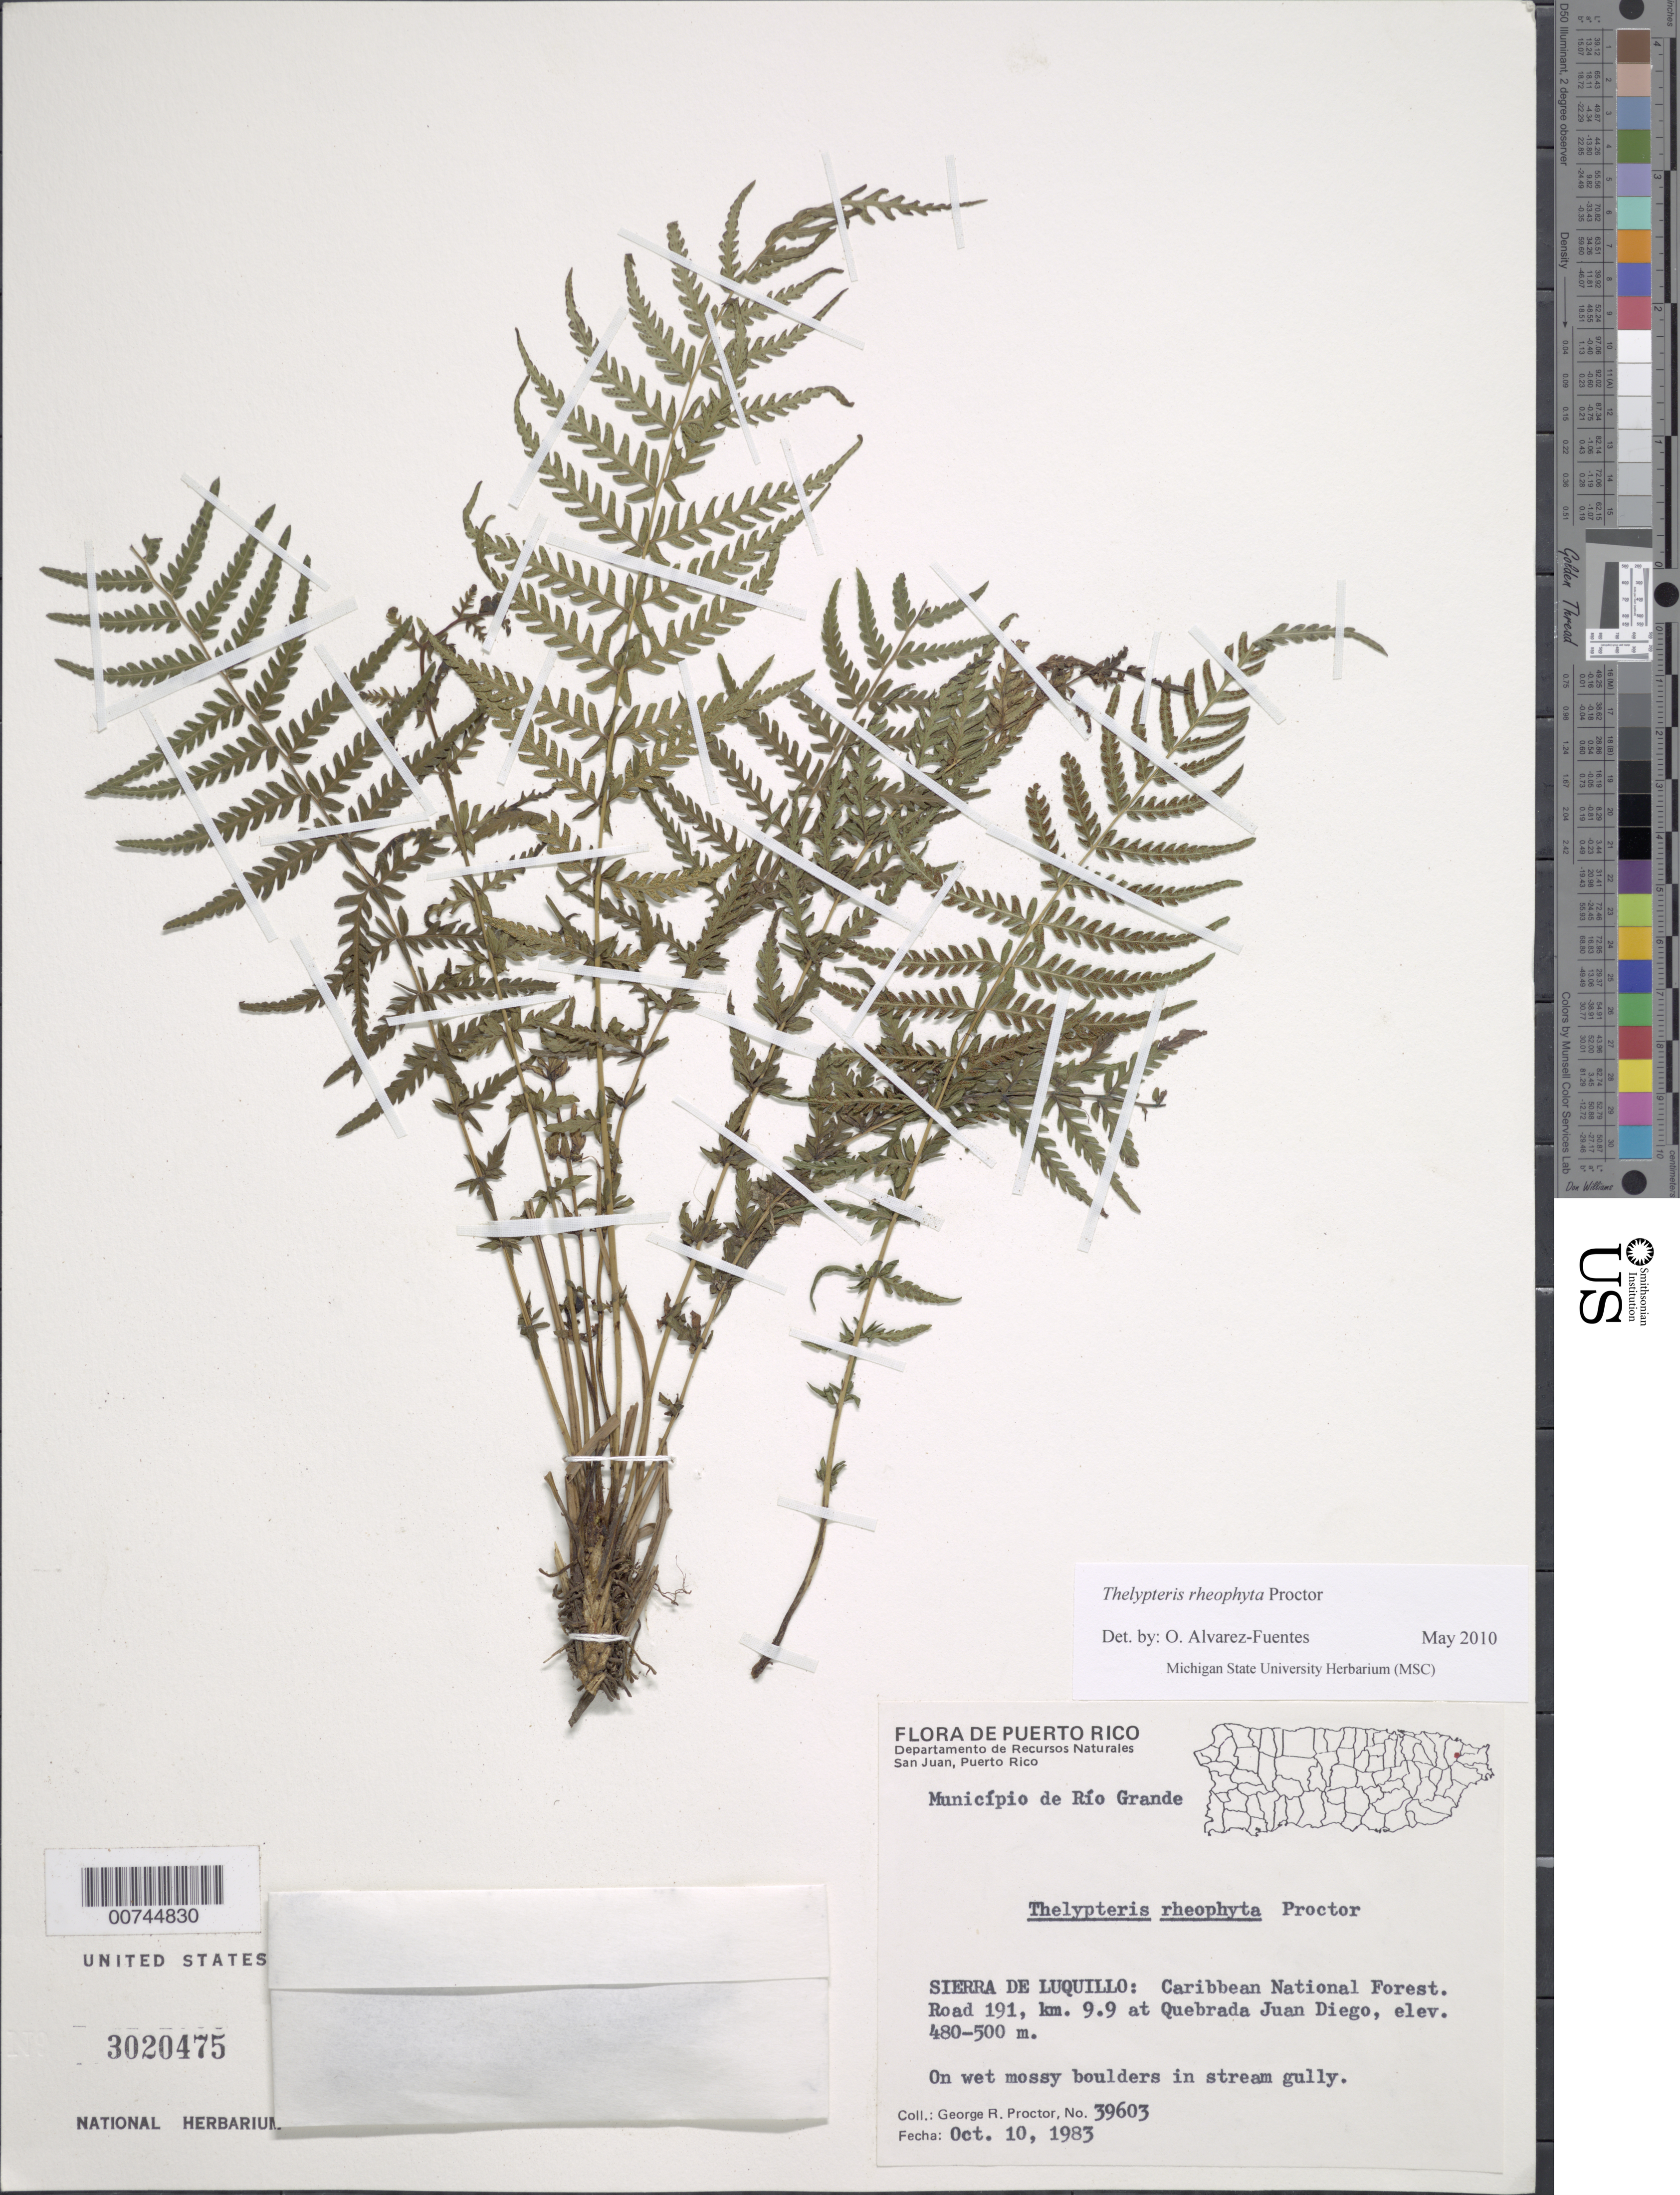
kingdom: Plantae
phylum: Tracheophyta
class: Polypodiopsida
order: Polypodiales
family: Thelypteridaceae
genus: Amauropelta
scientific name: Amauropelta rheophyta (Proctor) comb. nov., ined 2015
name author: (Proctor)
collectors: G. R. Proctor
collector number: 39603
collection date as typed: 10 Oct 1983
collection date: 1983-10-10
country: Puerto Rico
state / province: Río Grande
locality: Sierra de Luquillo: Caribbean National Forest. Road 191, km 9.9 at Quebrada Juan Diego. Municipio de Río Grande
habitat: On wet mossy boulders in stream gully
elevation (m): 480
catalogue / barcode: US 3020475